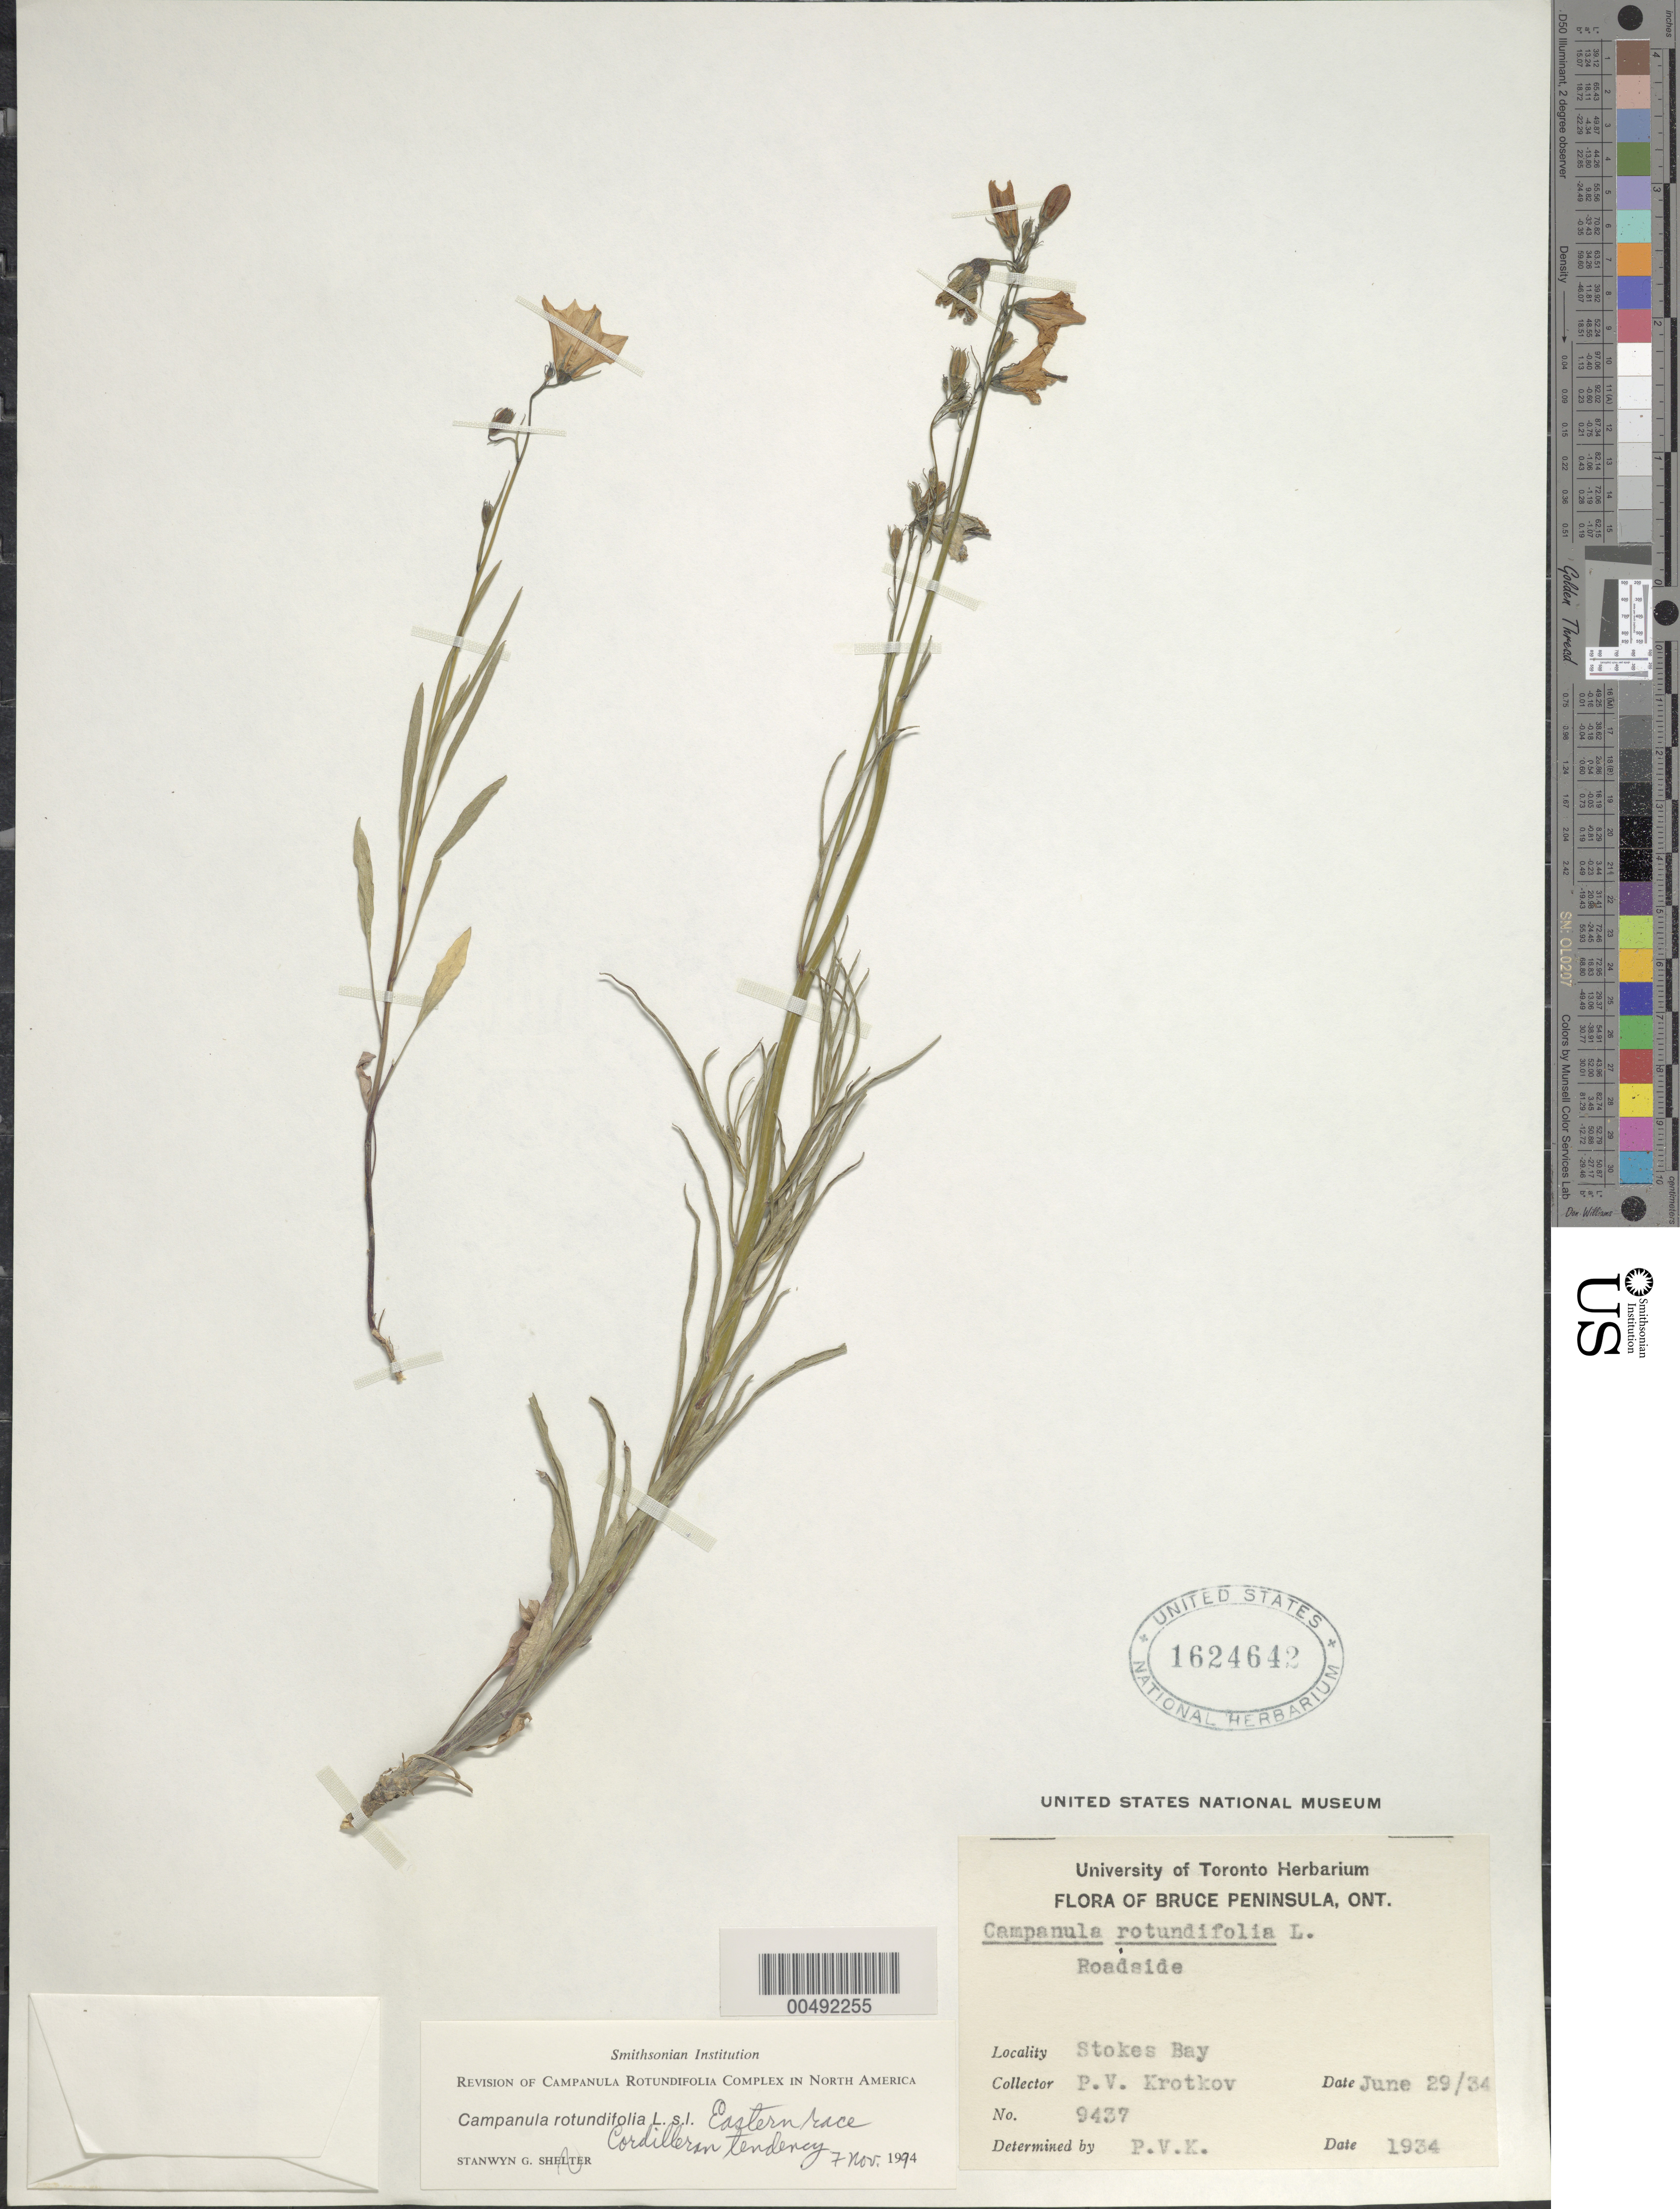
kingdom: Plantae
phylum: Tracheophyta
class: Magnoliopsida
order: Asterales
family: Campanulaceae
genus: Campanula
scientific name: Campanula rotundifolia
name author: L.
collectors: P. V. Krotkov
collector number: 9437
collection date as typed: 29 Jun 1934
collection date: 1934-06-29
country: Canada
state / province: Ontario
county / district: Bruce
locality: Bruce Peninsula, Stokes Bay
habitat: roadside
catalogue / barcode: US 1624642